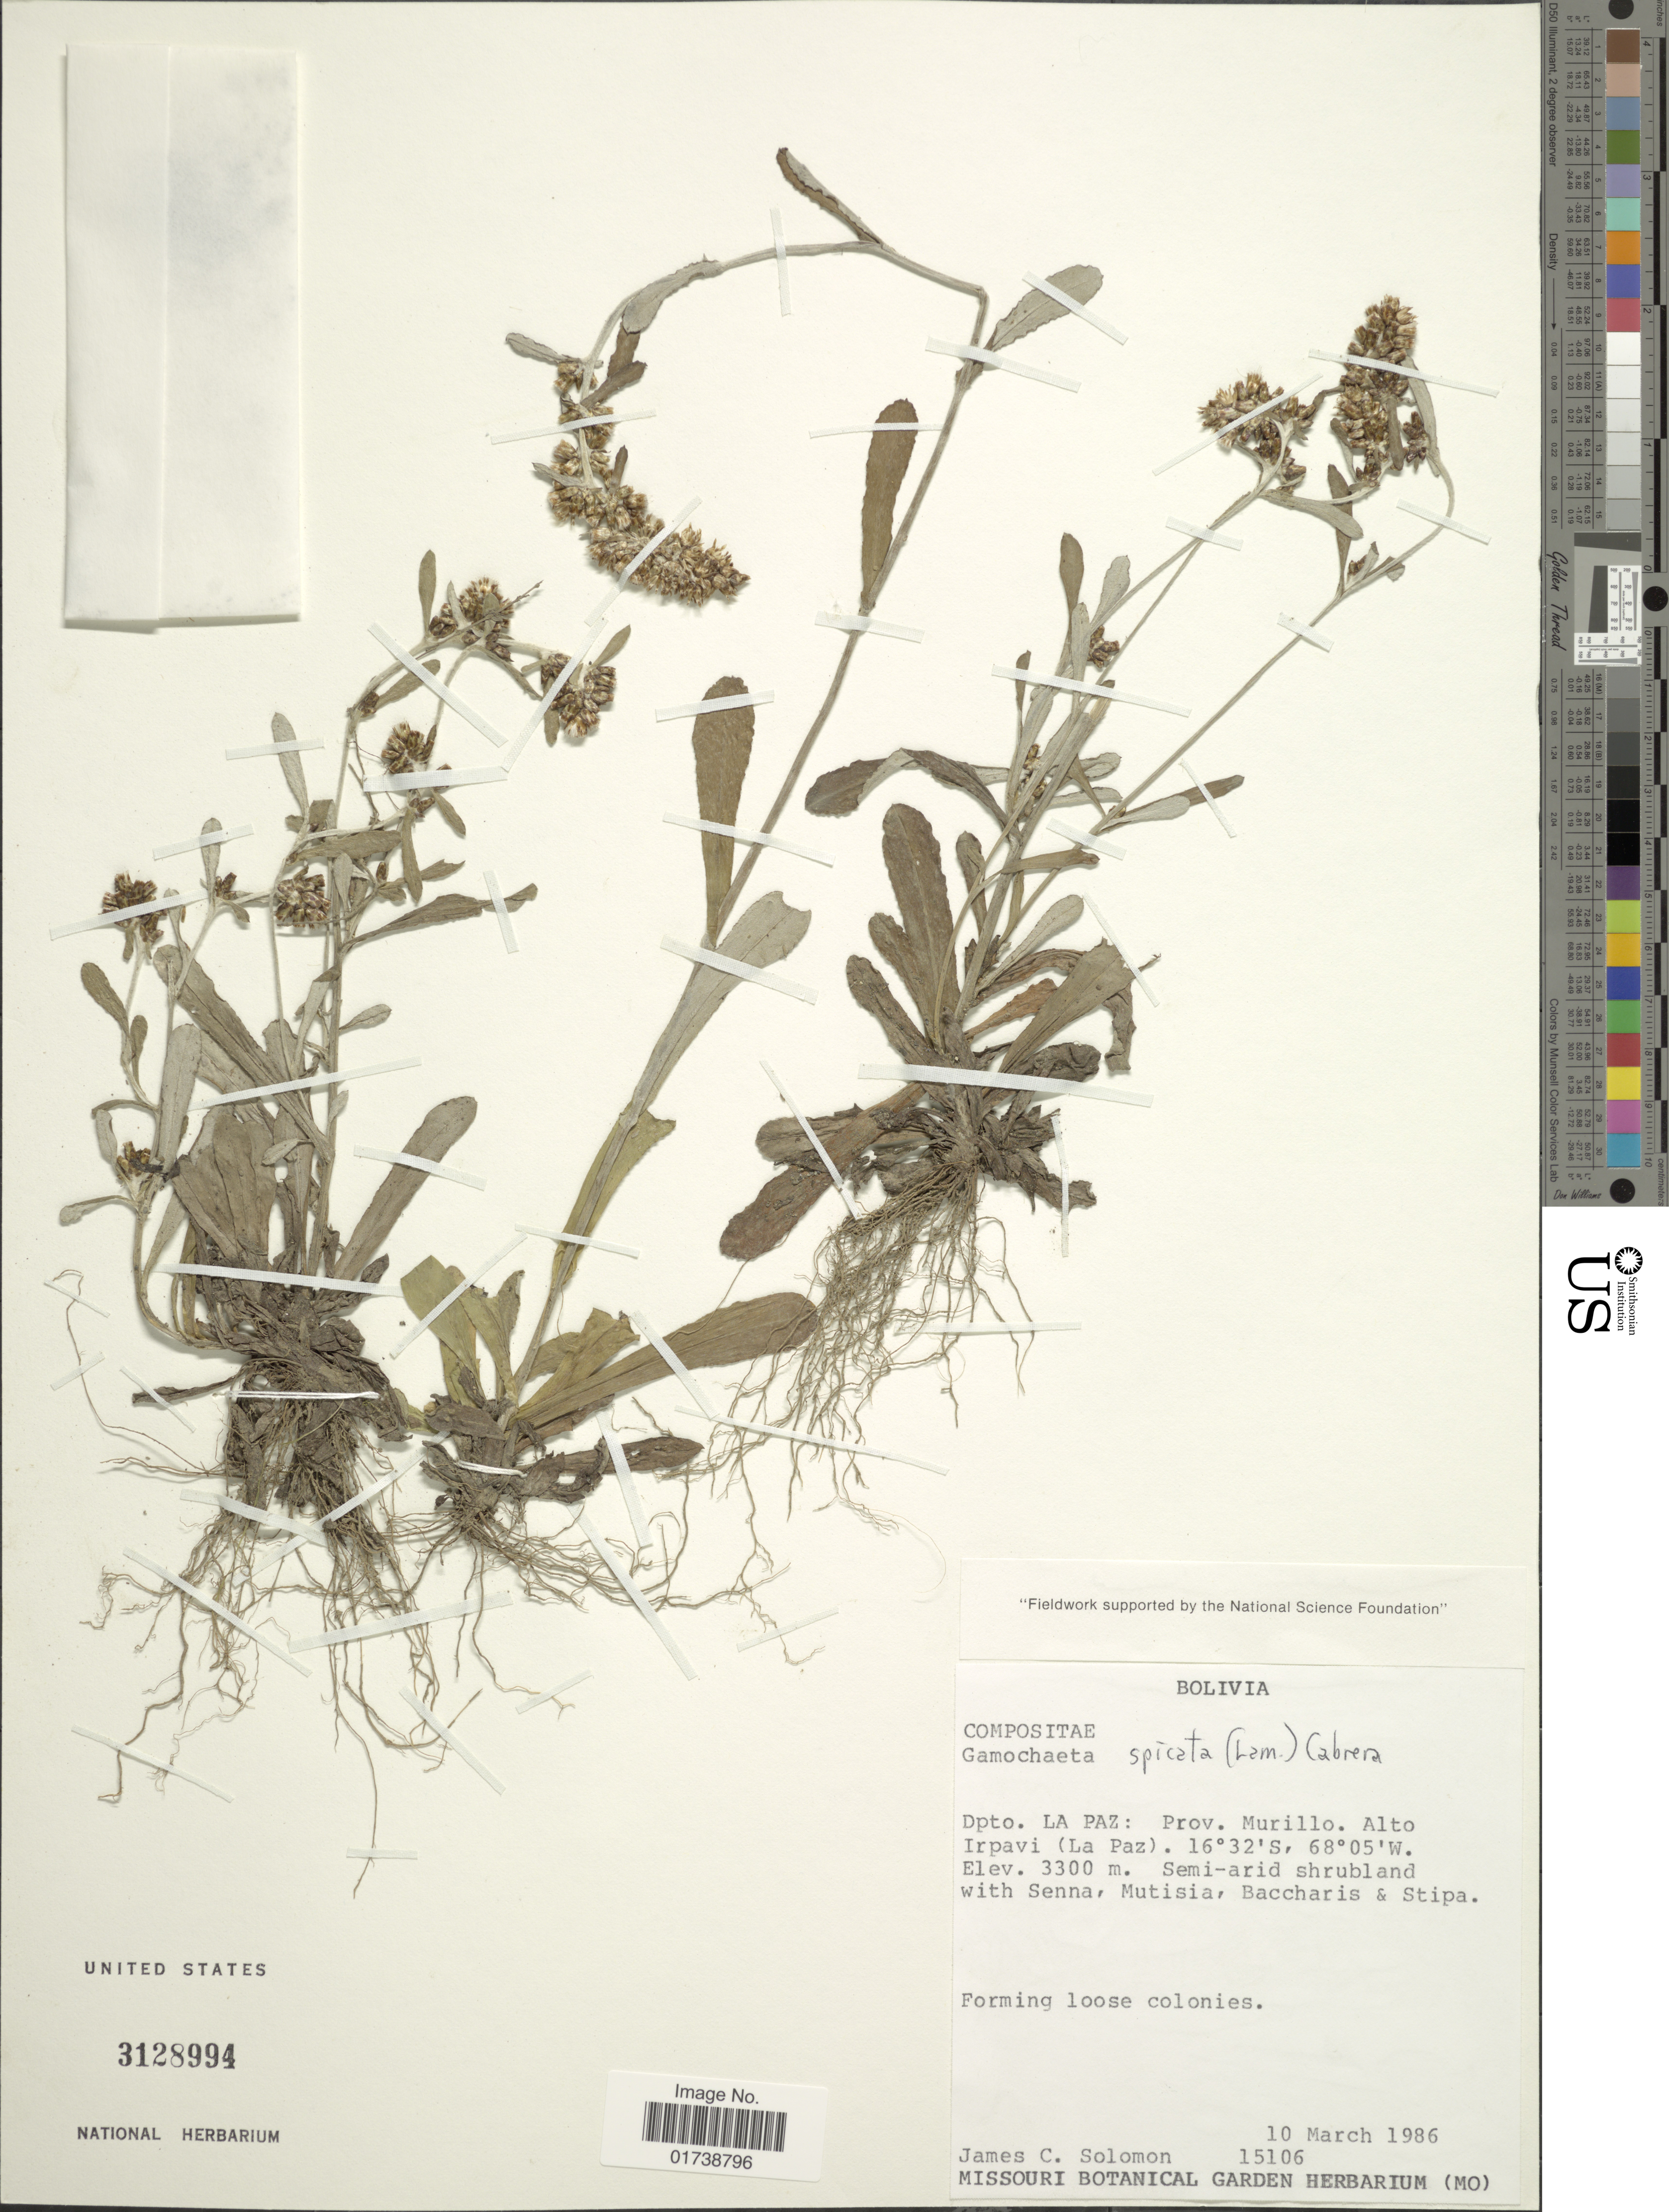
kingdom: Plantae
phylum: Tracheophyta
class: Magnoliopsida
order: Asterales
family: Asteraceae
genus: Gamochaeta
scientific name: Gamochaeta spicata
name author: (Lam.) Cabrera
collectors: J. C. Solomon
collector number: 15106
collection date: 1986-03-10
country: Bolivia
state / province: La Paz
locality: Prov. Murillo, Alto Irpavi (La Paz)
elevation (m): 3300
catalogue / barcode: US 3128994